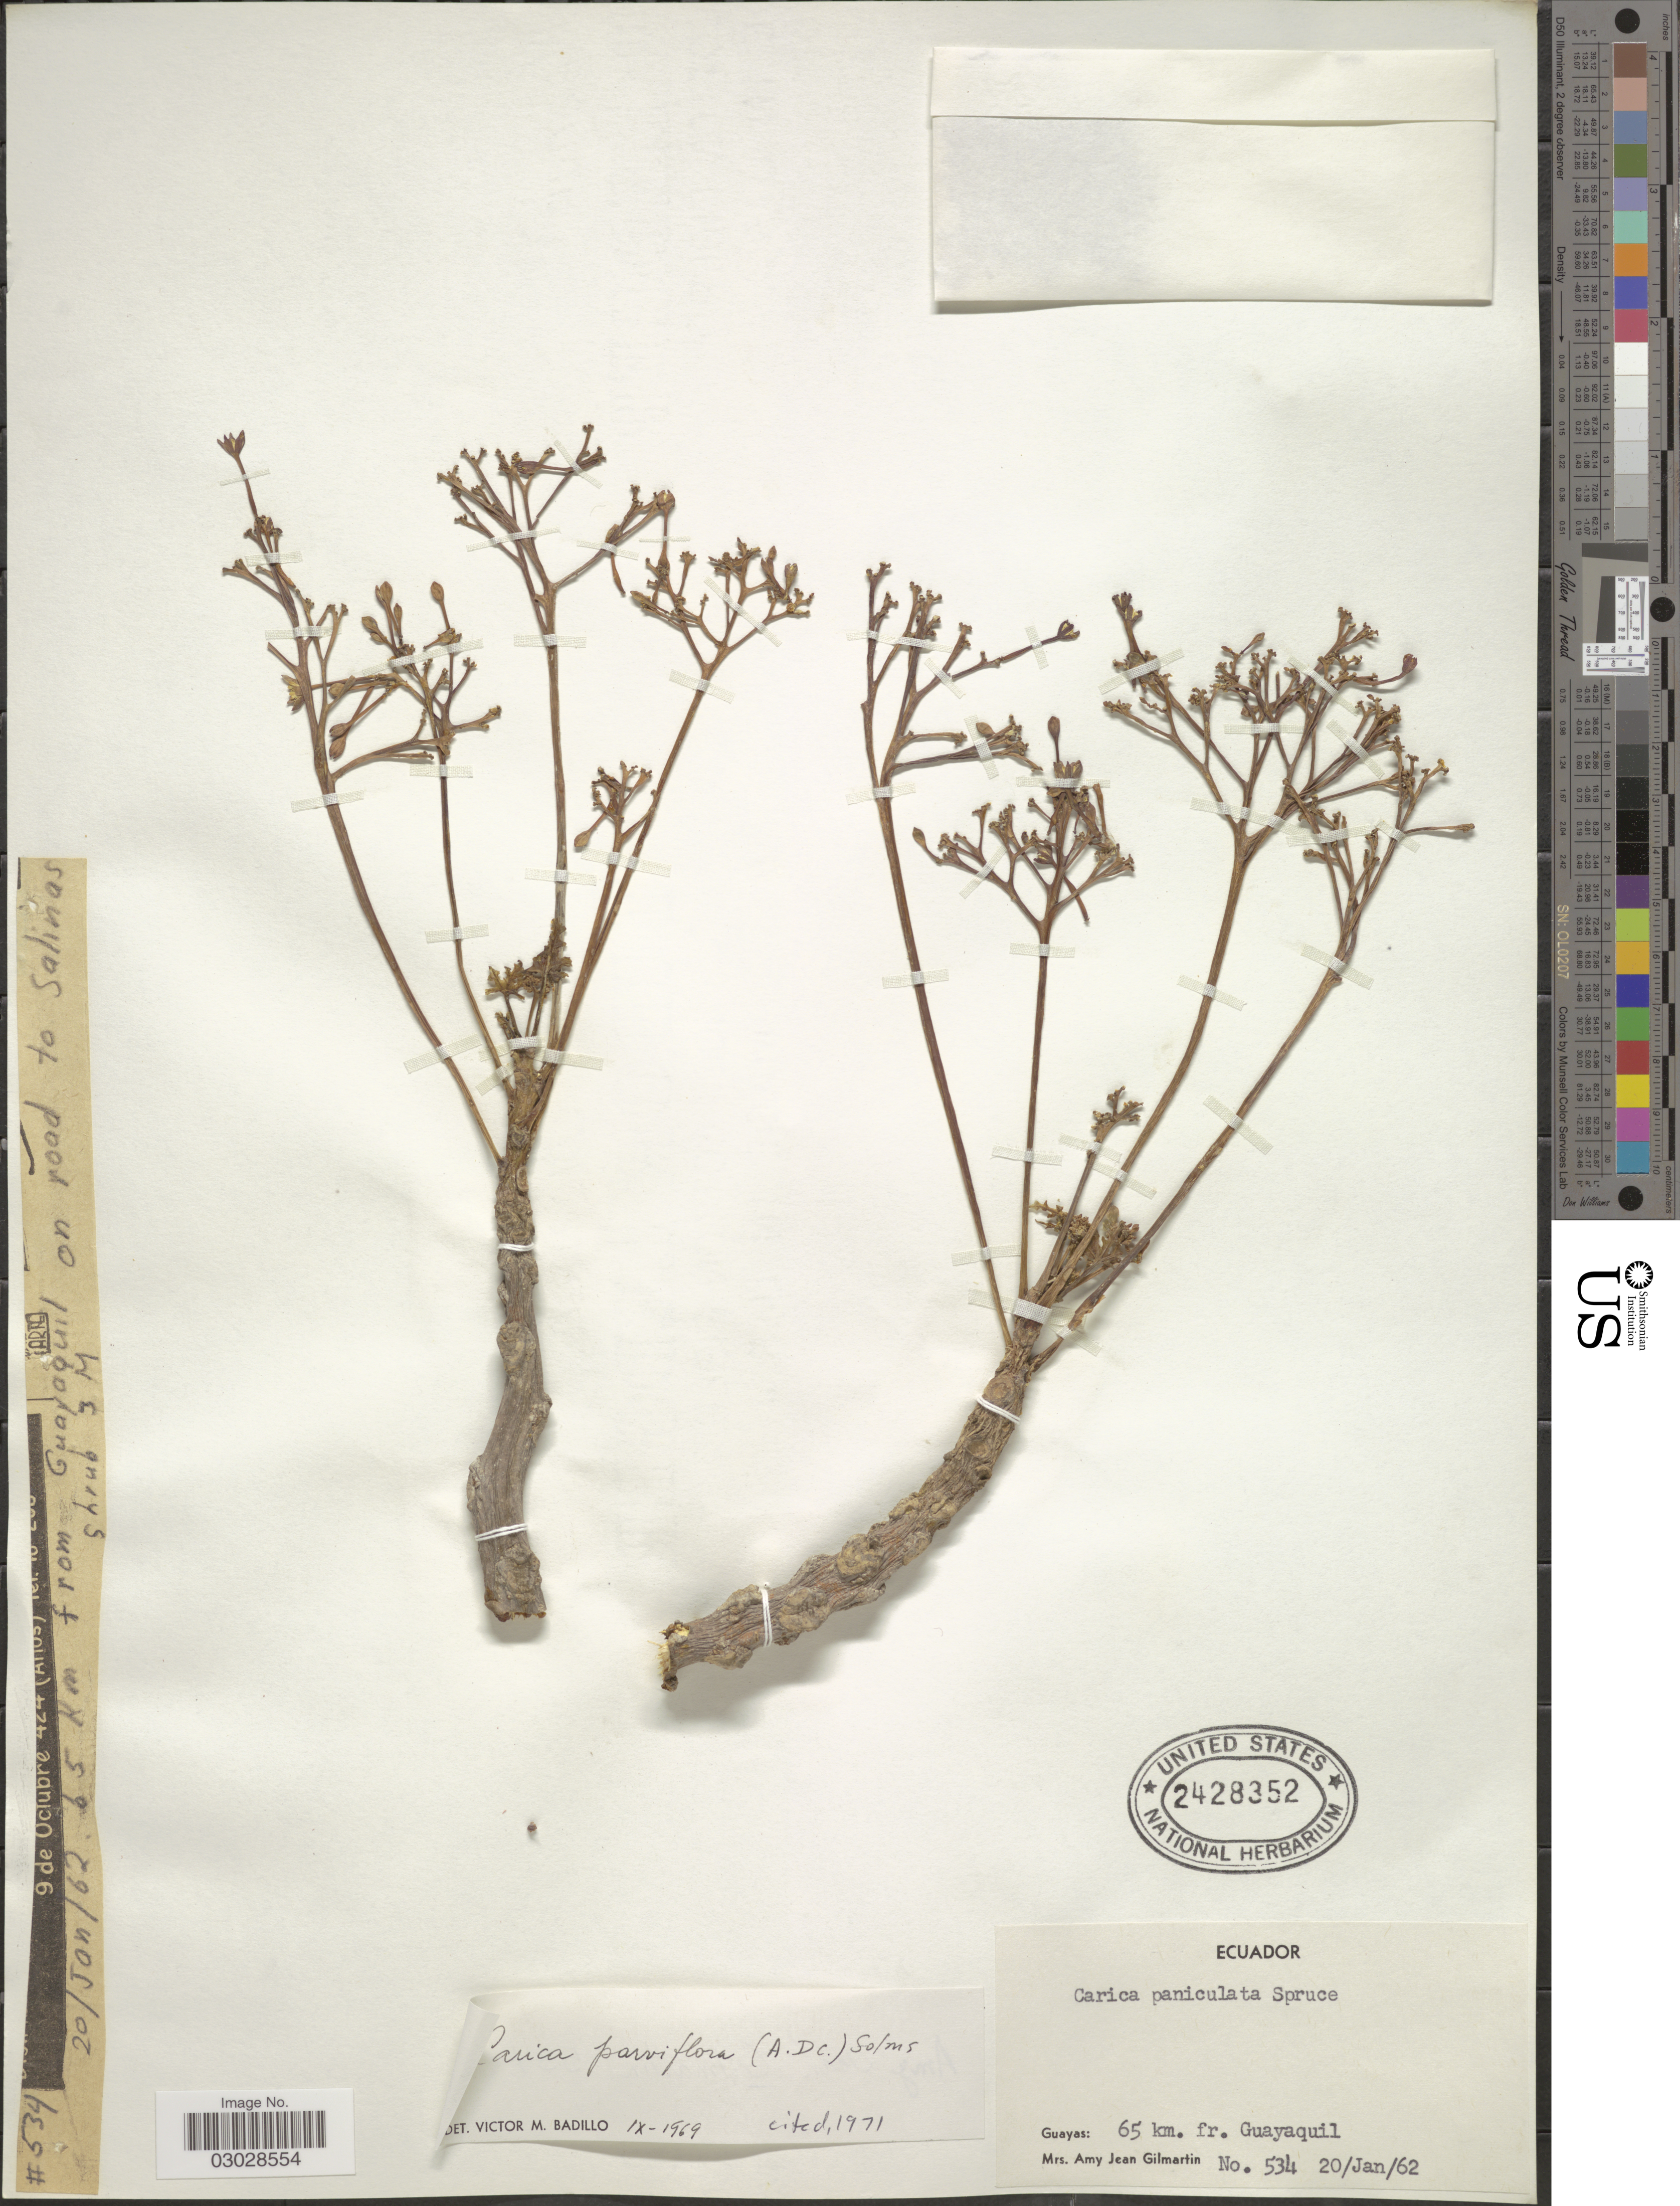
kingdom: Plantae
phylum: Tracheophyta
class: Magnoliopsida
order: Brassicales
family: Caricaceae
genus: Vasconcellea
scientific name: Vasconcellea parviflora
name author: A. DC.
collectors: A. J. Gilmartin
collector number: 534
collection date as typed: Transcribed d/m/y: 20/1/62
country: Ecuador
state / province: Guayas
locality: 65 km. fr. Guayaquil.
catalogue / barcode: US 2428352